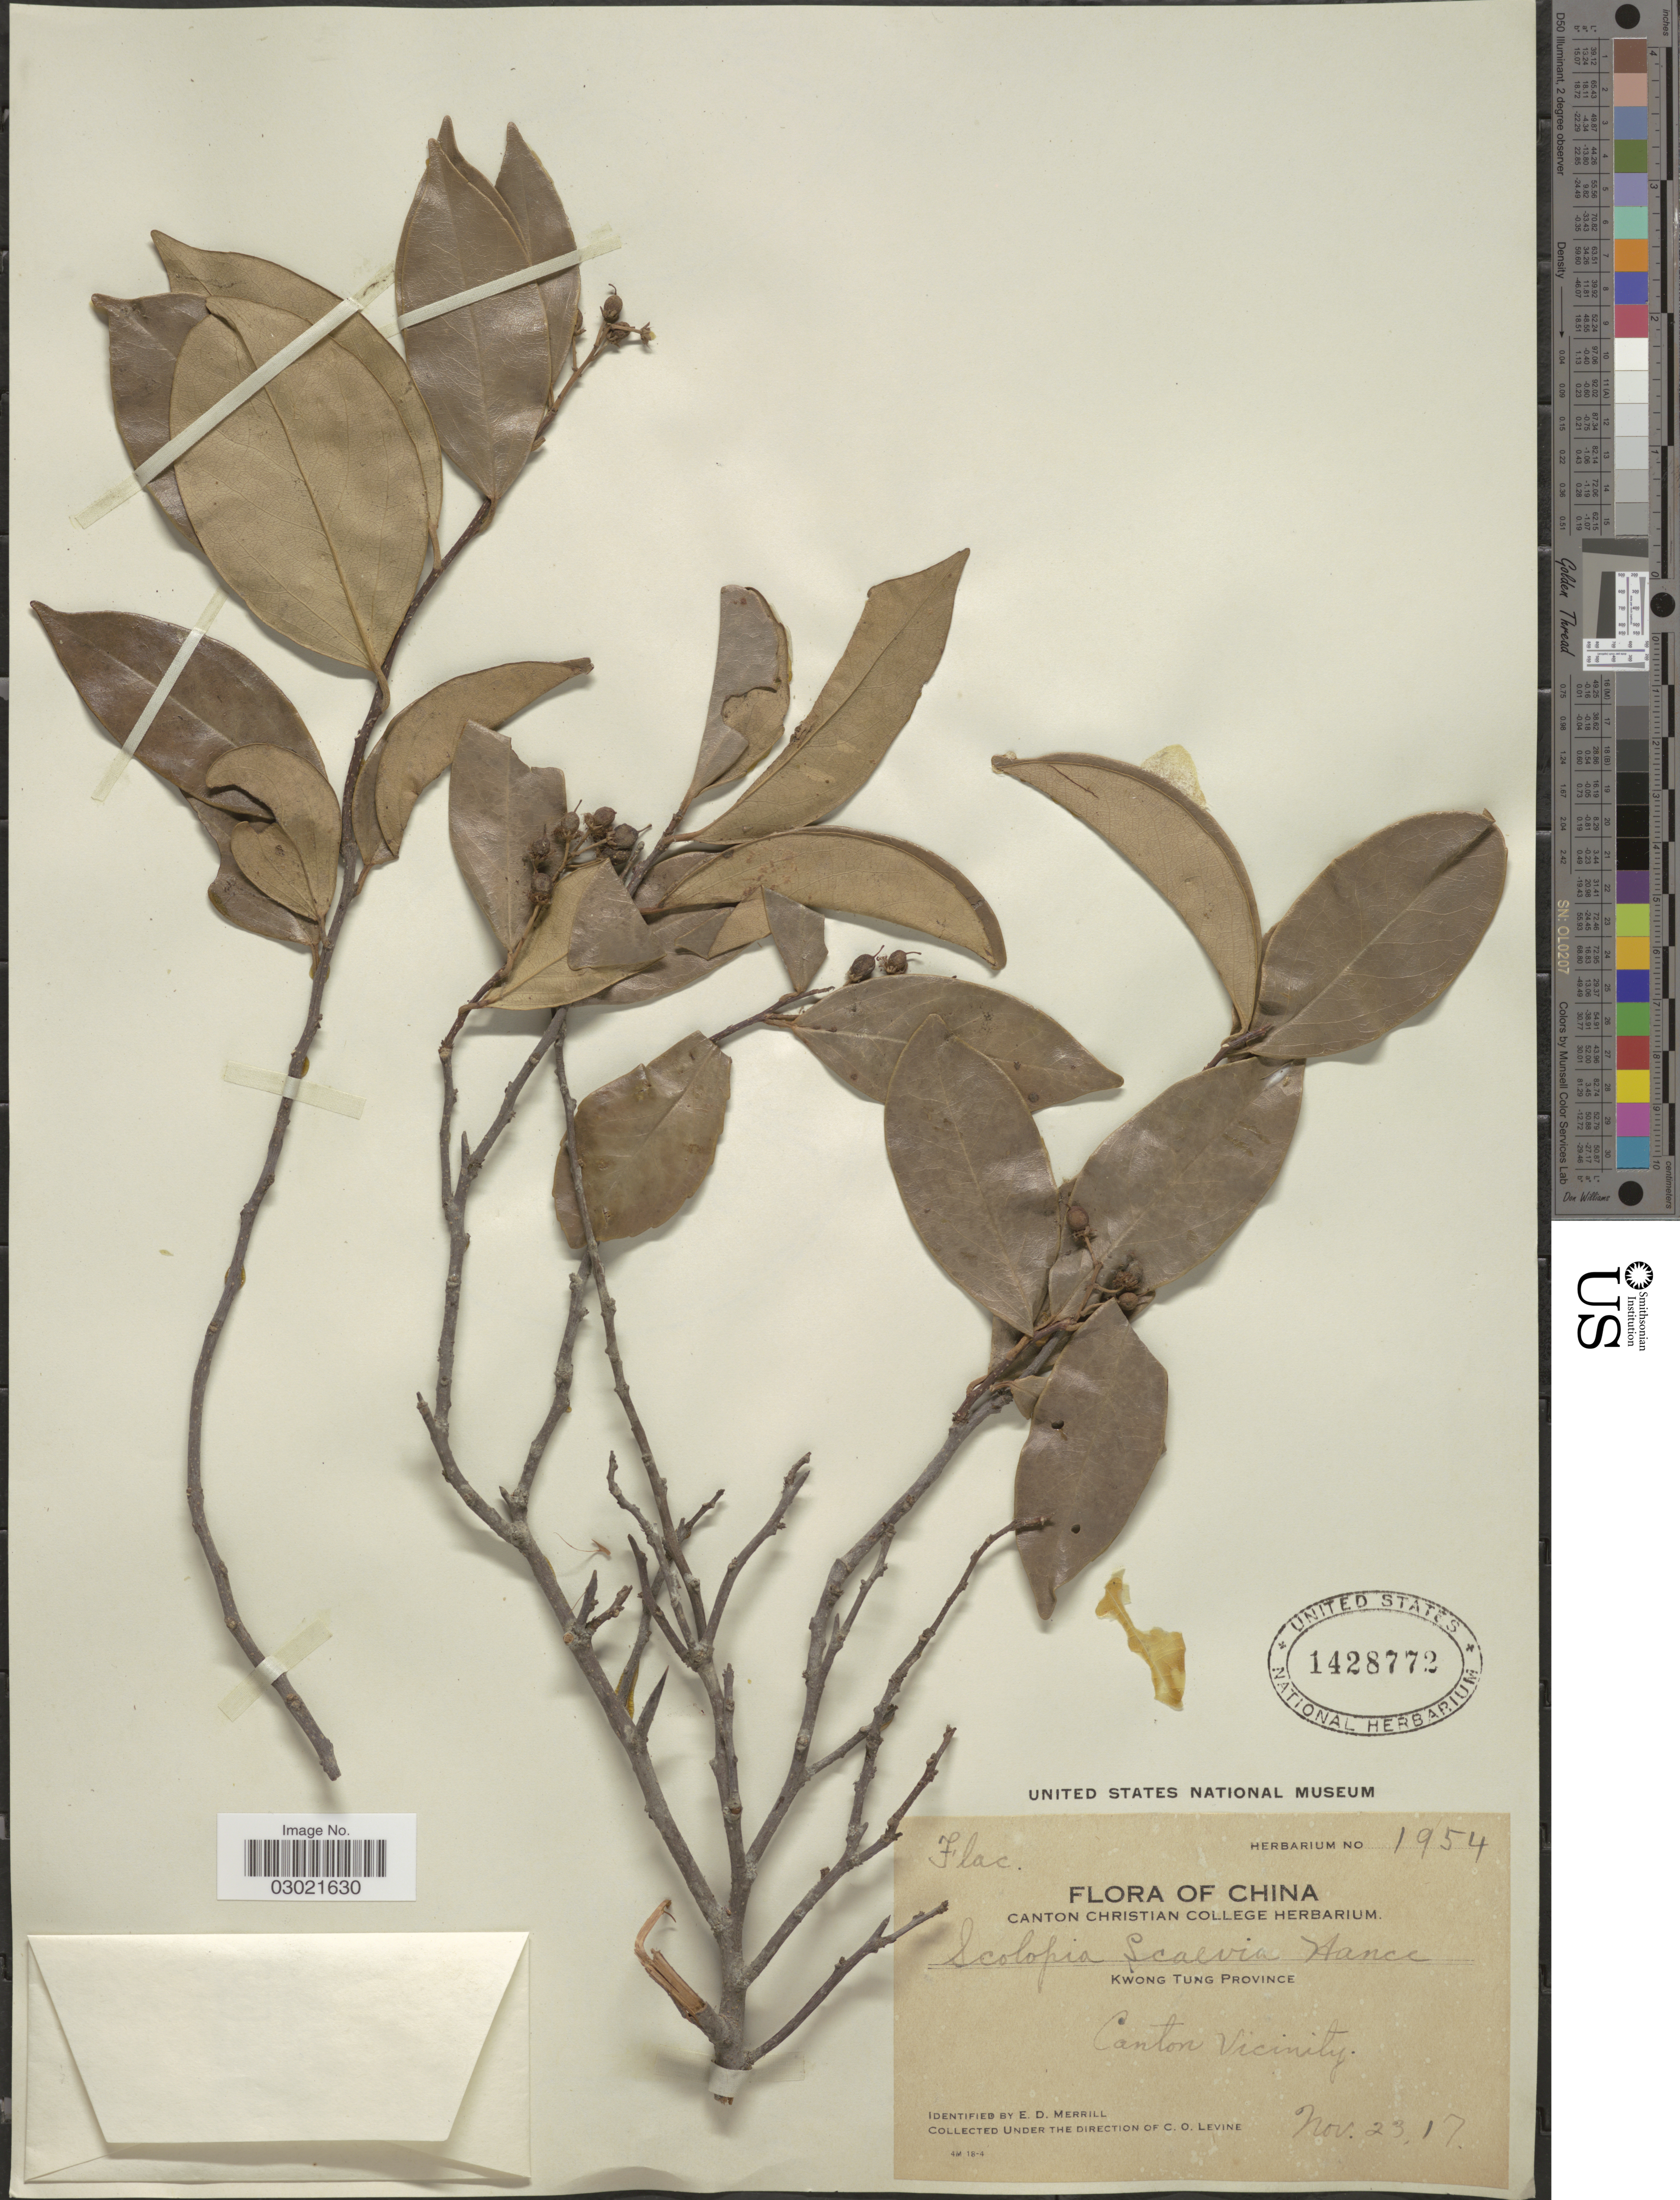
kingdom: Plantae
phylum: Tracheophyta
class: Magnoliopsida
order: Malpighiales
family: Salicaceae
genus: Scolopia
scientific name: Scolopia saeva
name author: (Hance) Hance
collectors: E. D. Merrill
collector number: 1954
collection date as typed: Transcribed d/m/y: 23/11/17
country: China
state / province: Guangdong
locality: Kwong Tung Province. Canton Vicinity.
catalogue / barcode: US 1428772